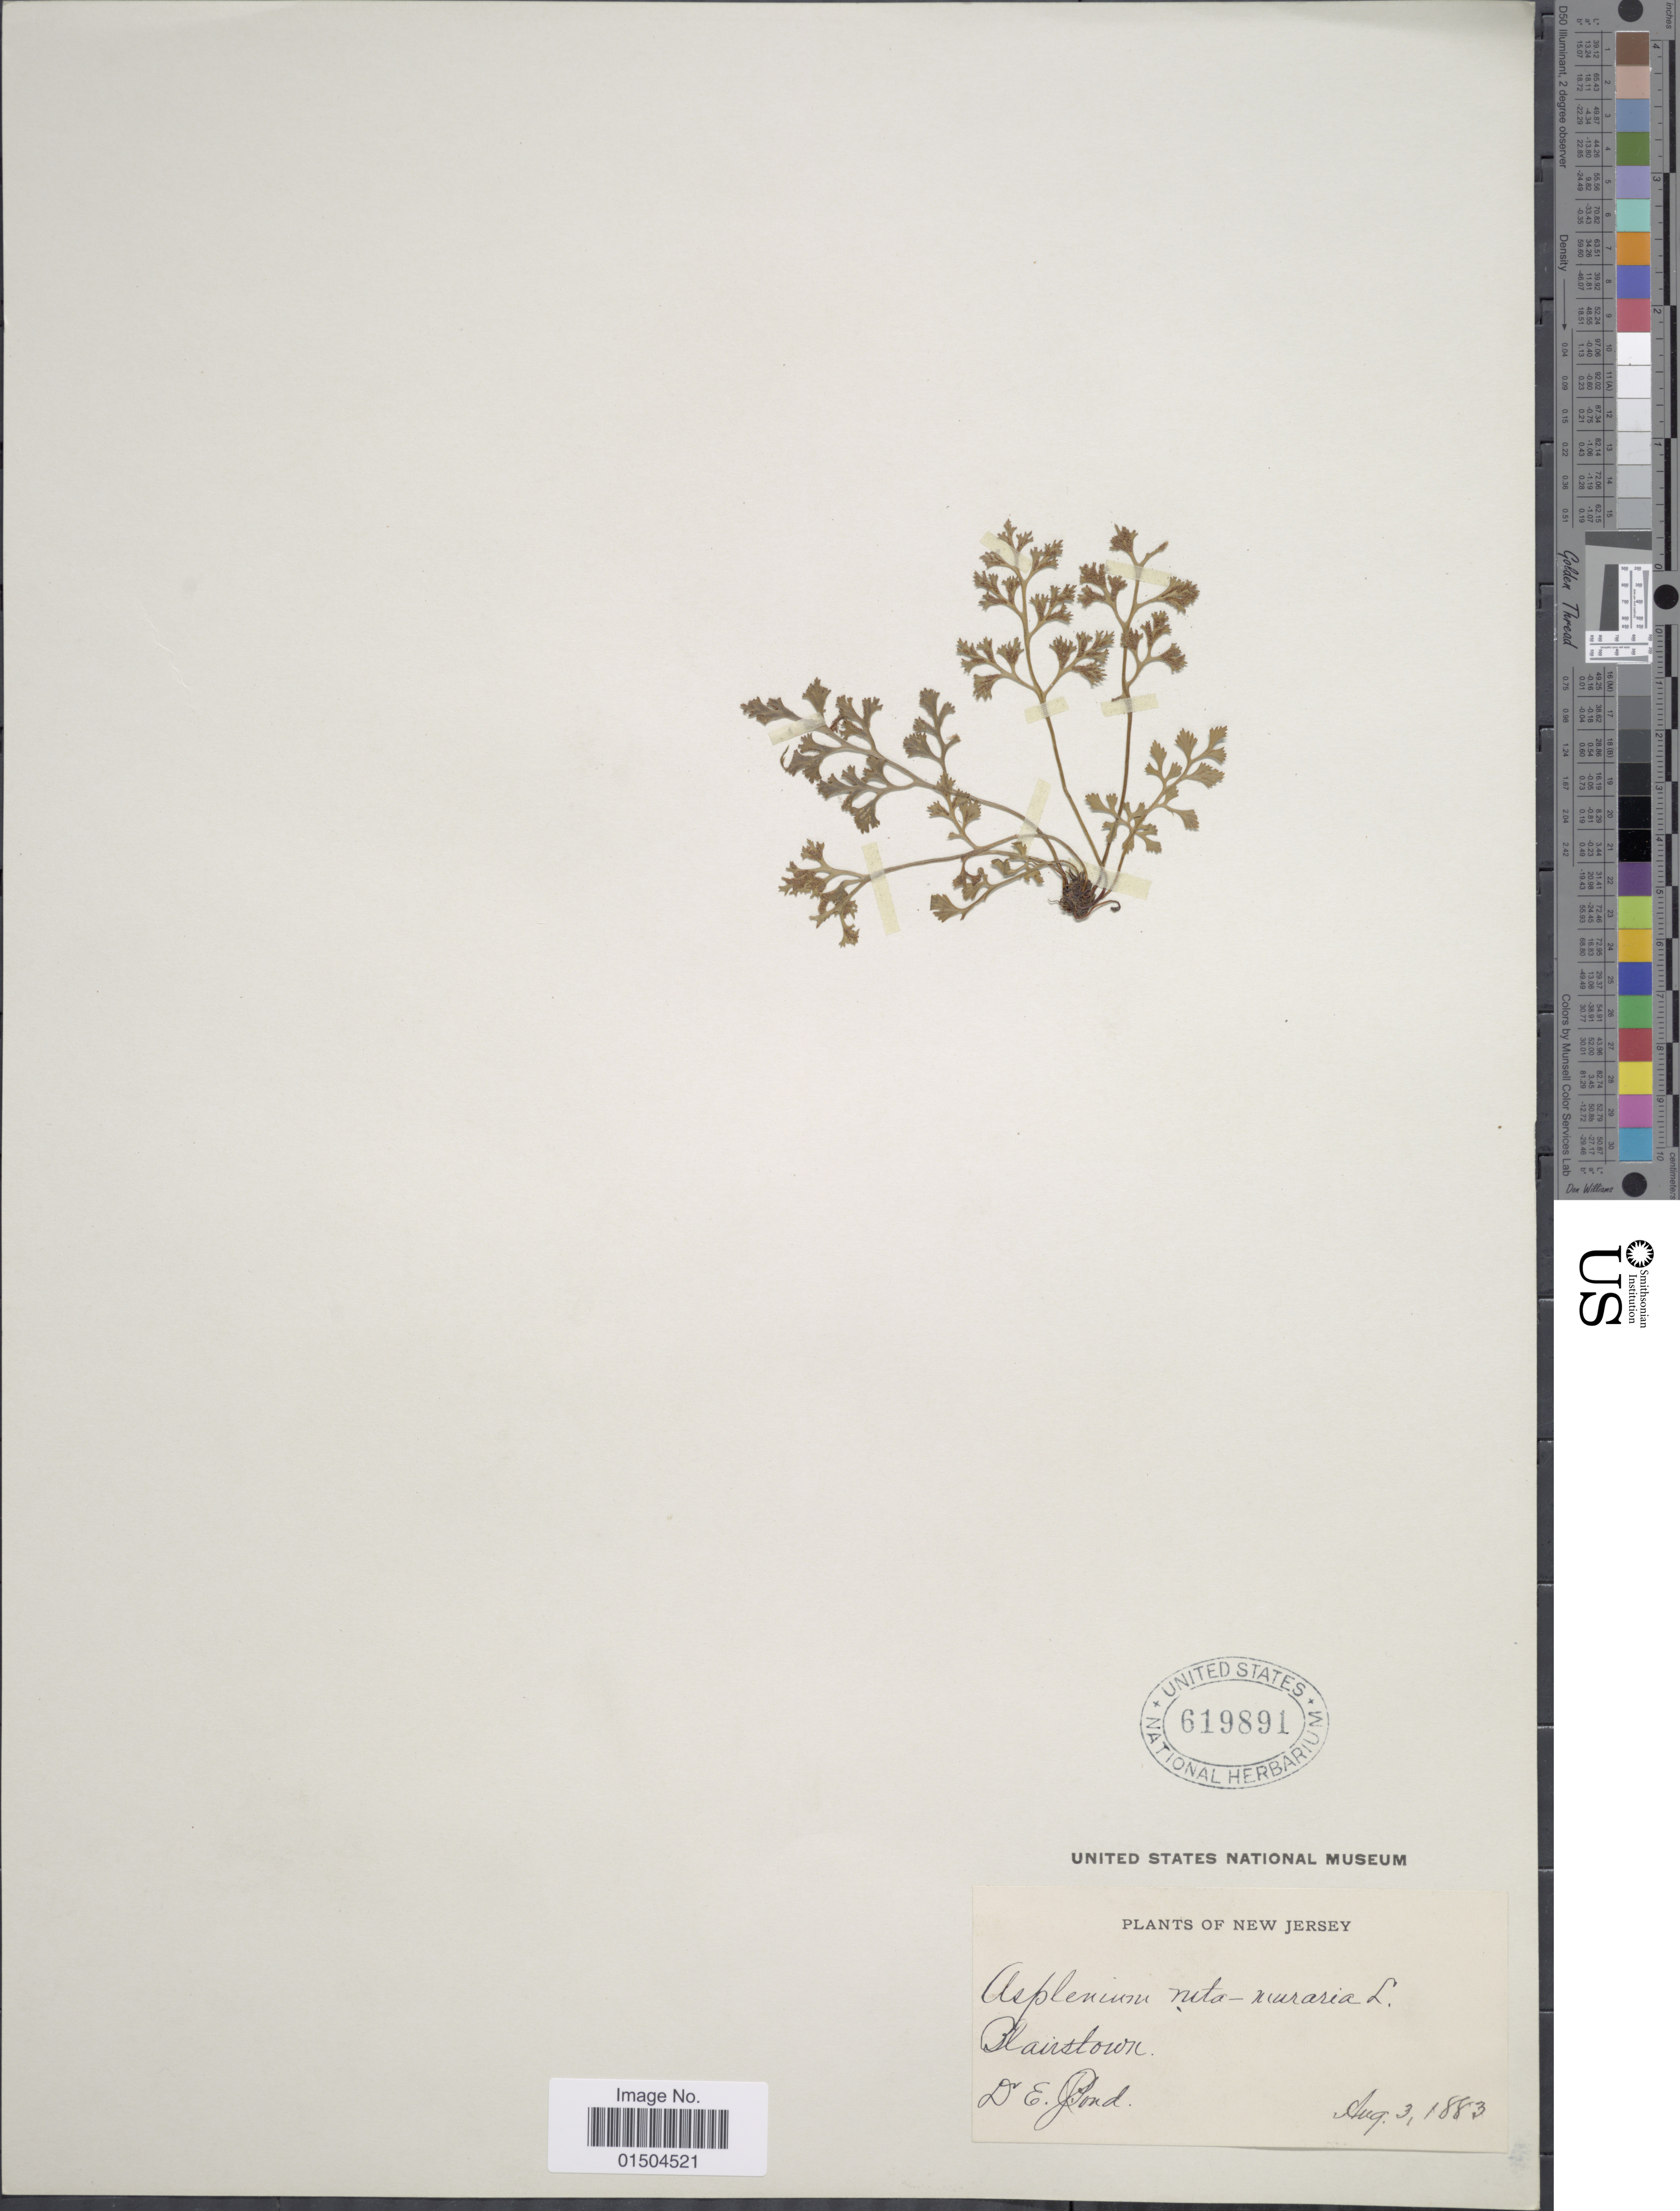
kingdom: Plantae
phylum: Tracheophyta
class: Polypodiopsida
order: Polypodiales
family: Aspleniaceae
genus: Asplenium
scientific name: Asplenium ruta-muraria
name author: L.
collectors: E. Pond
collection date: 1883-08-03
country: United States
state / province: New Jersey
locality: Blairstown.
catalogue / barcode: US 619891